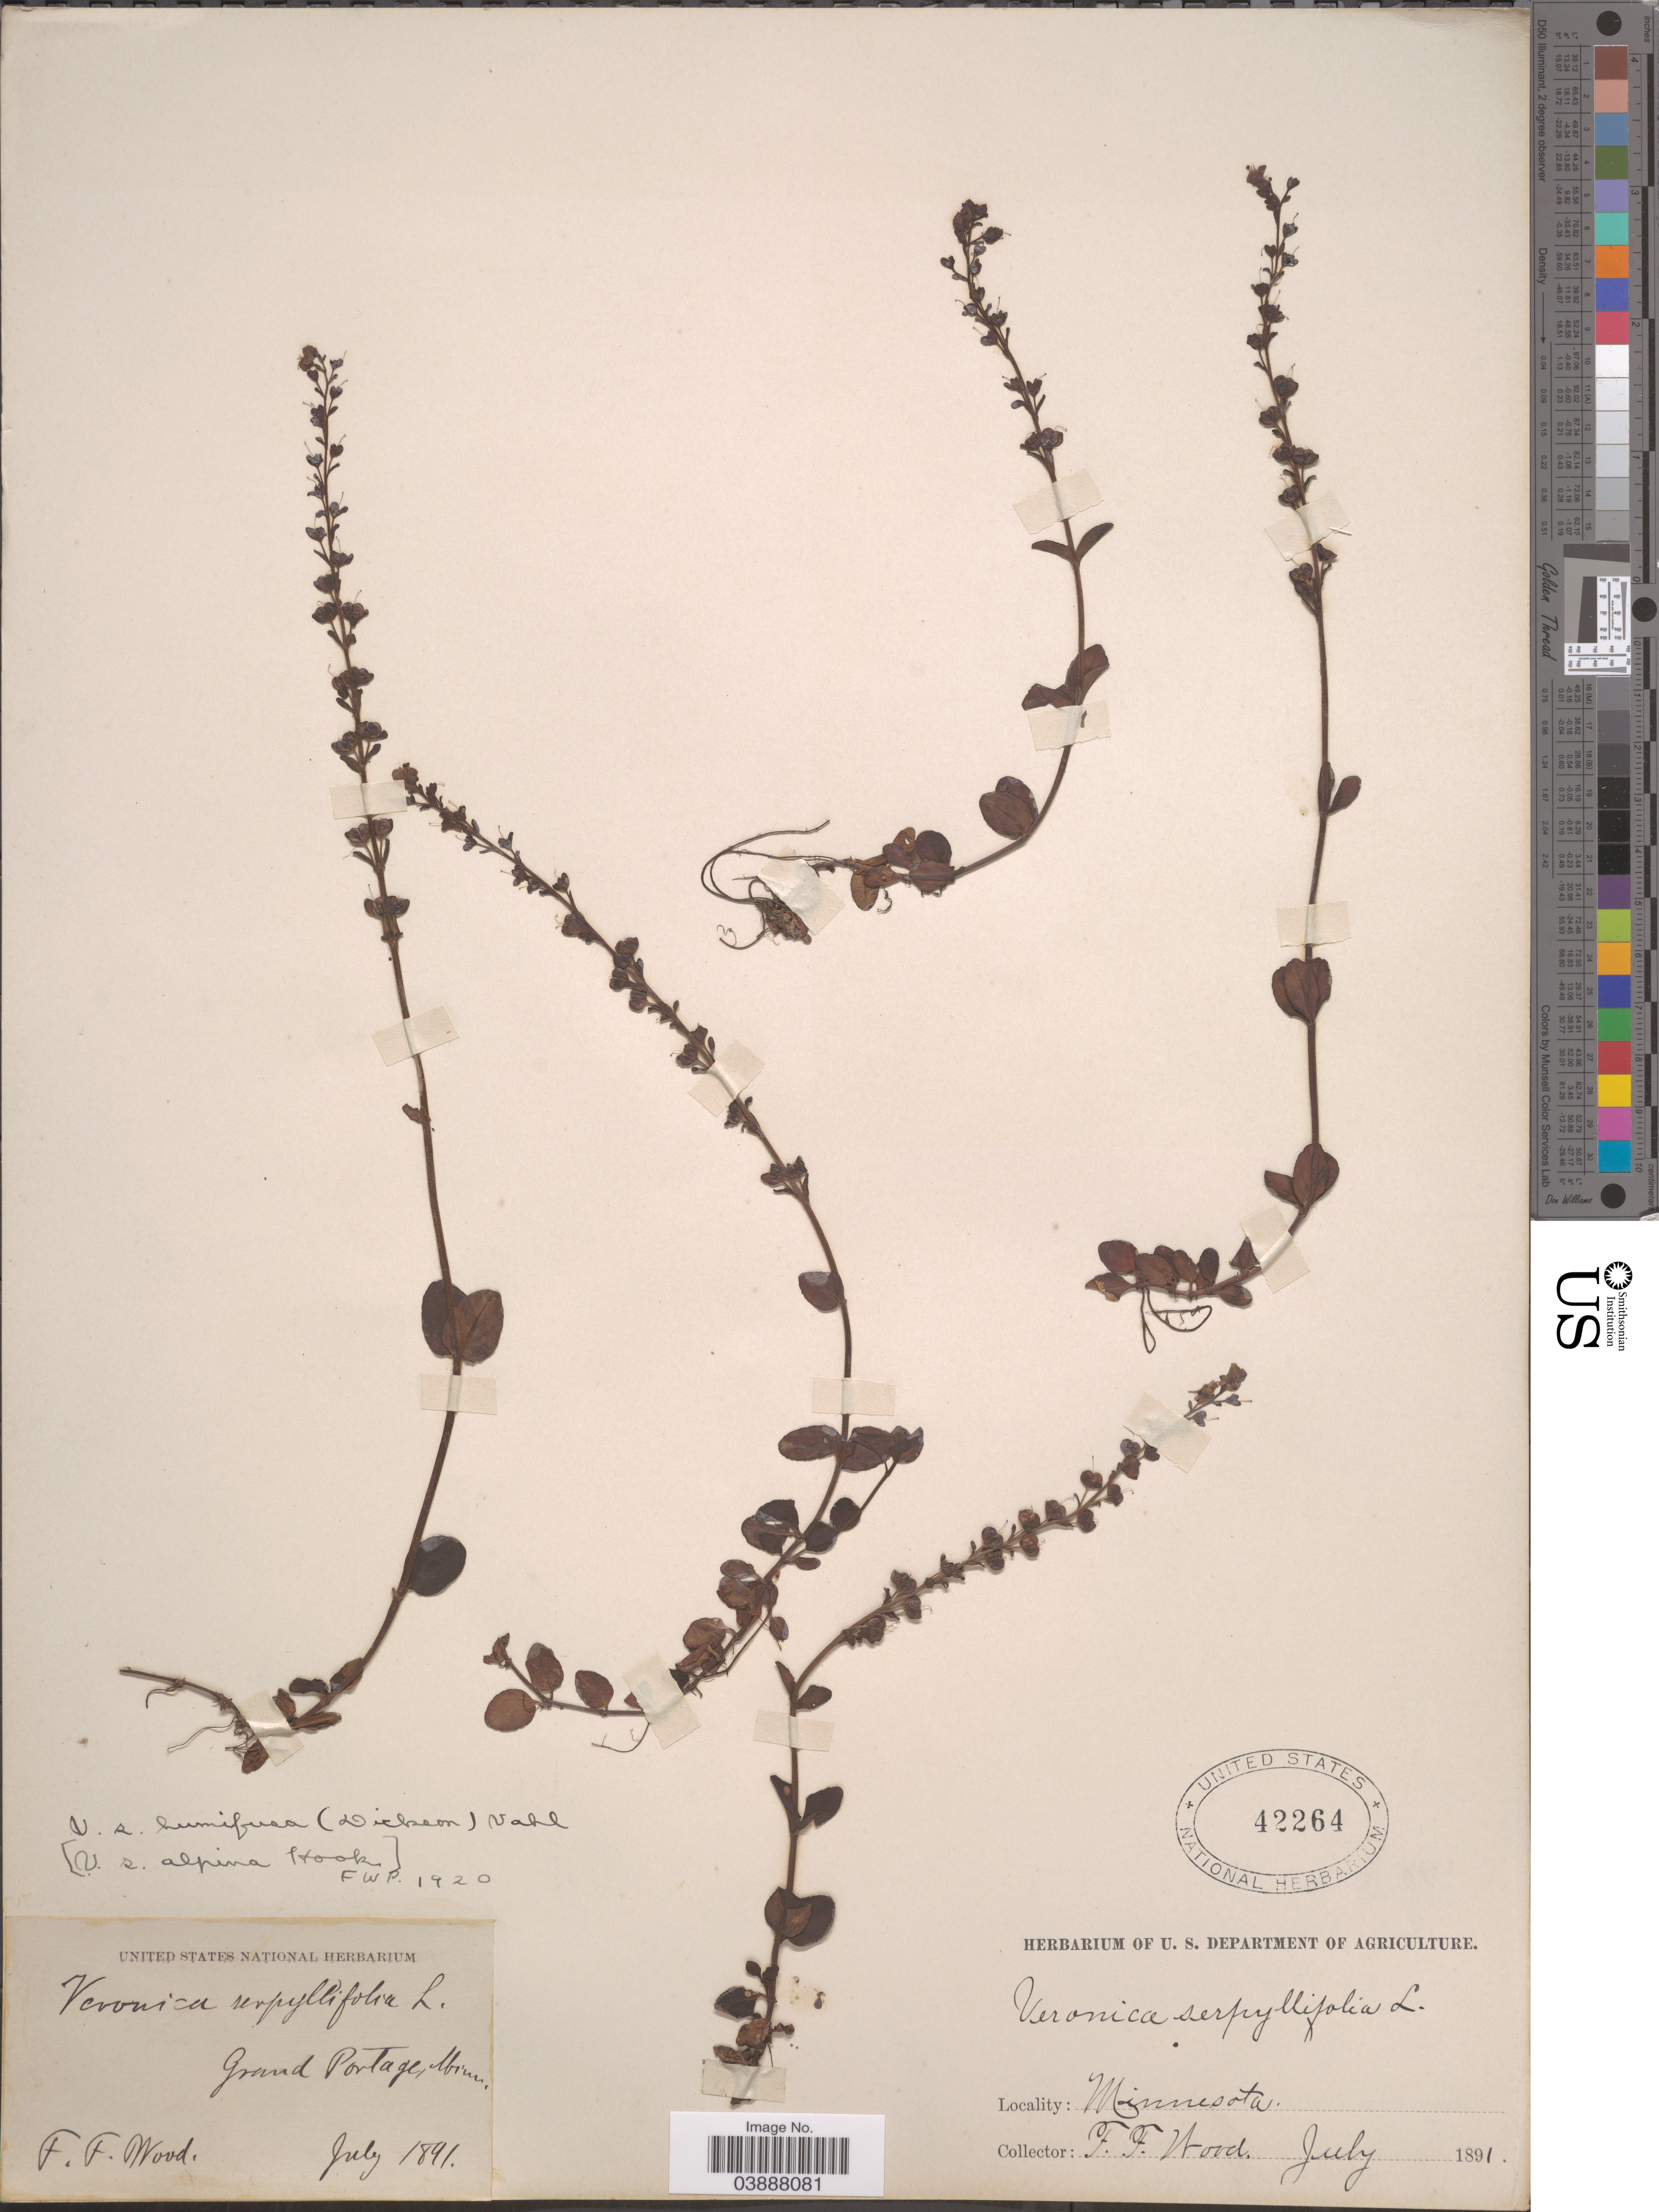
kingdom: Plantae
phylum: Tracheophyta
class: Magnoliopsida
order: Lamiales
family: Plantaginaceae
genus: Veronica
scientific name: Veronica serpyllifolia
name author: L.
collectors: F. Wood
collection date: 1891-07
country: United States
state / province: Minnesota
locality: Grand Portage.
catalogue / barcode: US 42264